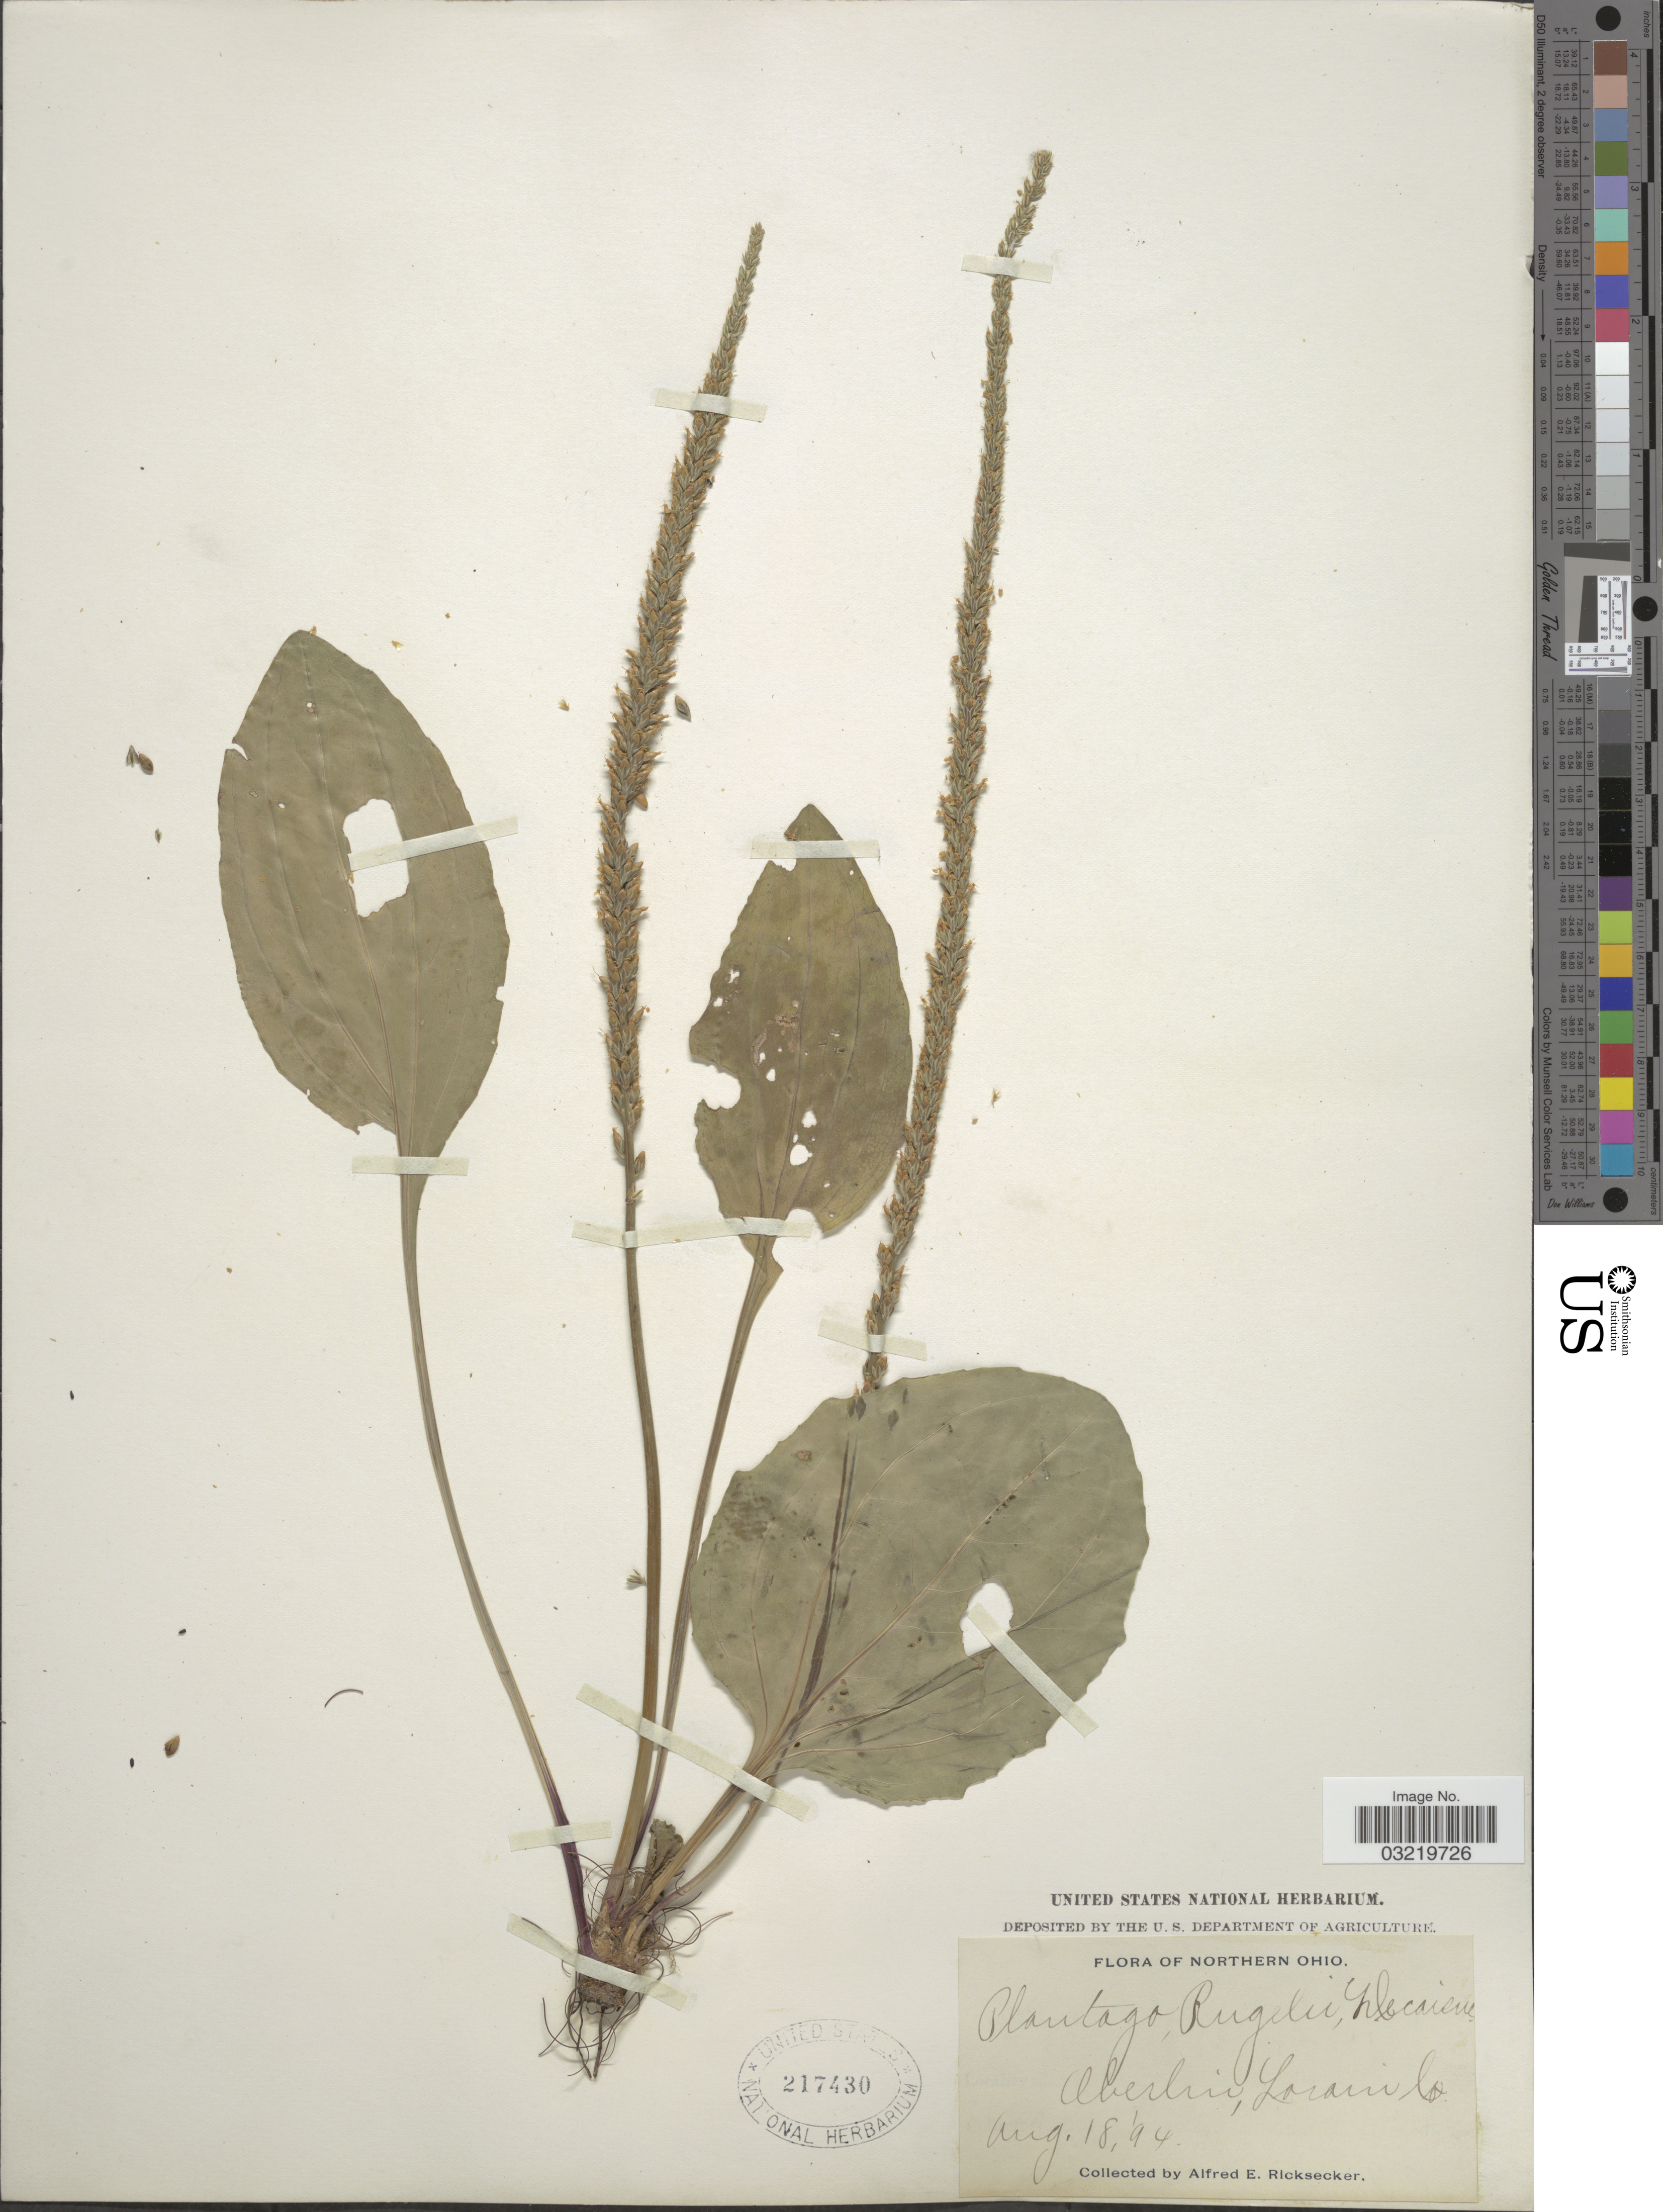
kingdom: Plantae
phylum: Tracheophyta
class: Magnoliopsida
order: Lamiales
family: Plantaginaceae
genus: Plantago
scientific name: Plantago rugelii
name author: Decne.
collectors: A. E. Ricksecker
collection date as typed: Transcribed d/m/y: 18/8/94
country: United States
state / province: Ohio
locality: Northern Ohio. Oberlin, Lorain Co.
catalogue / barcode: US 217430